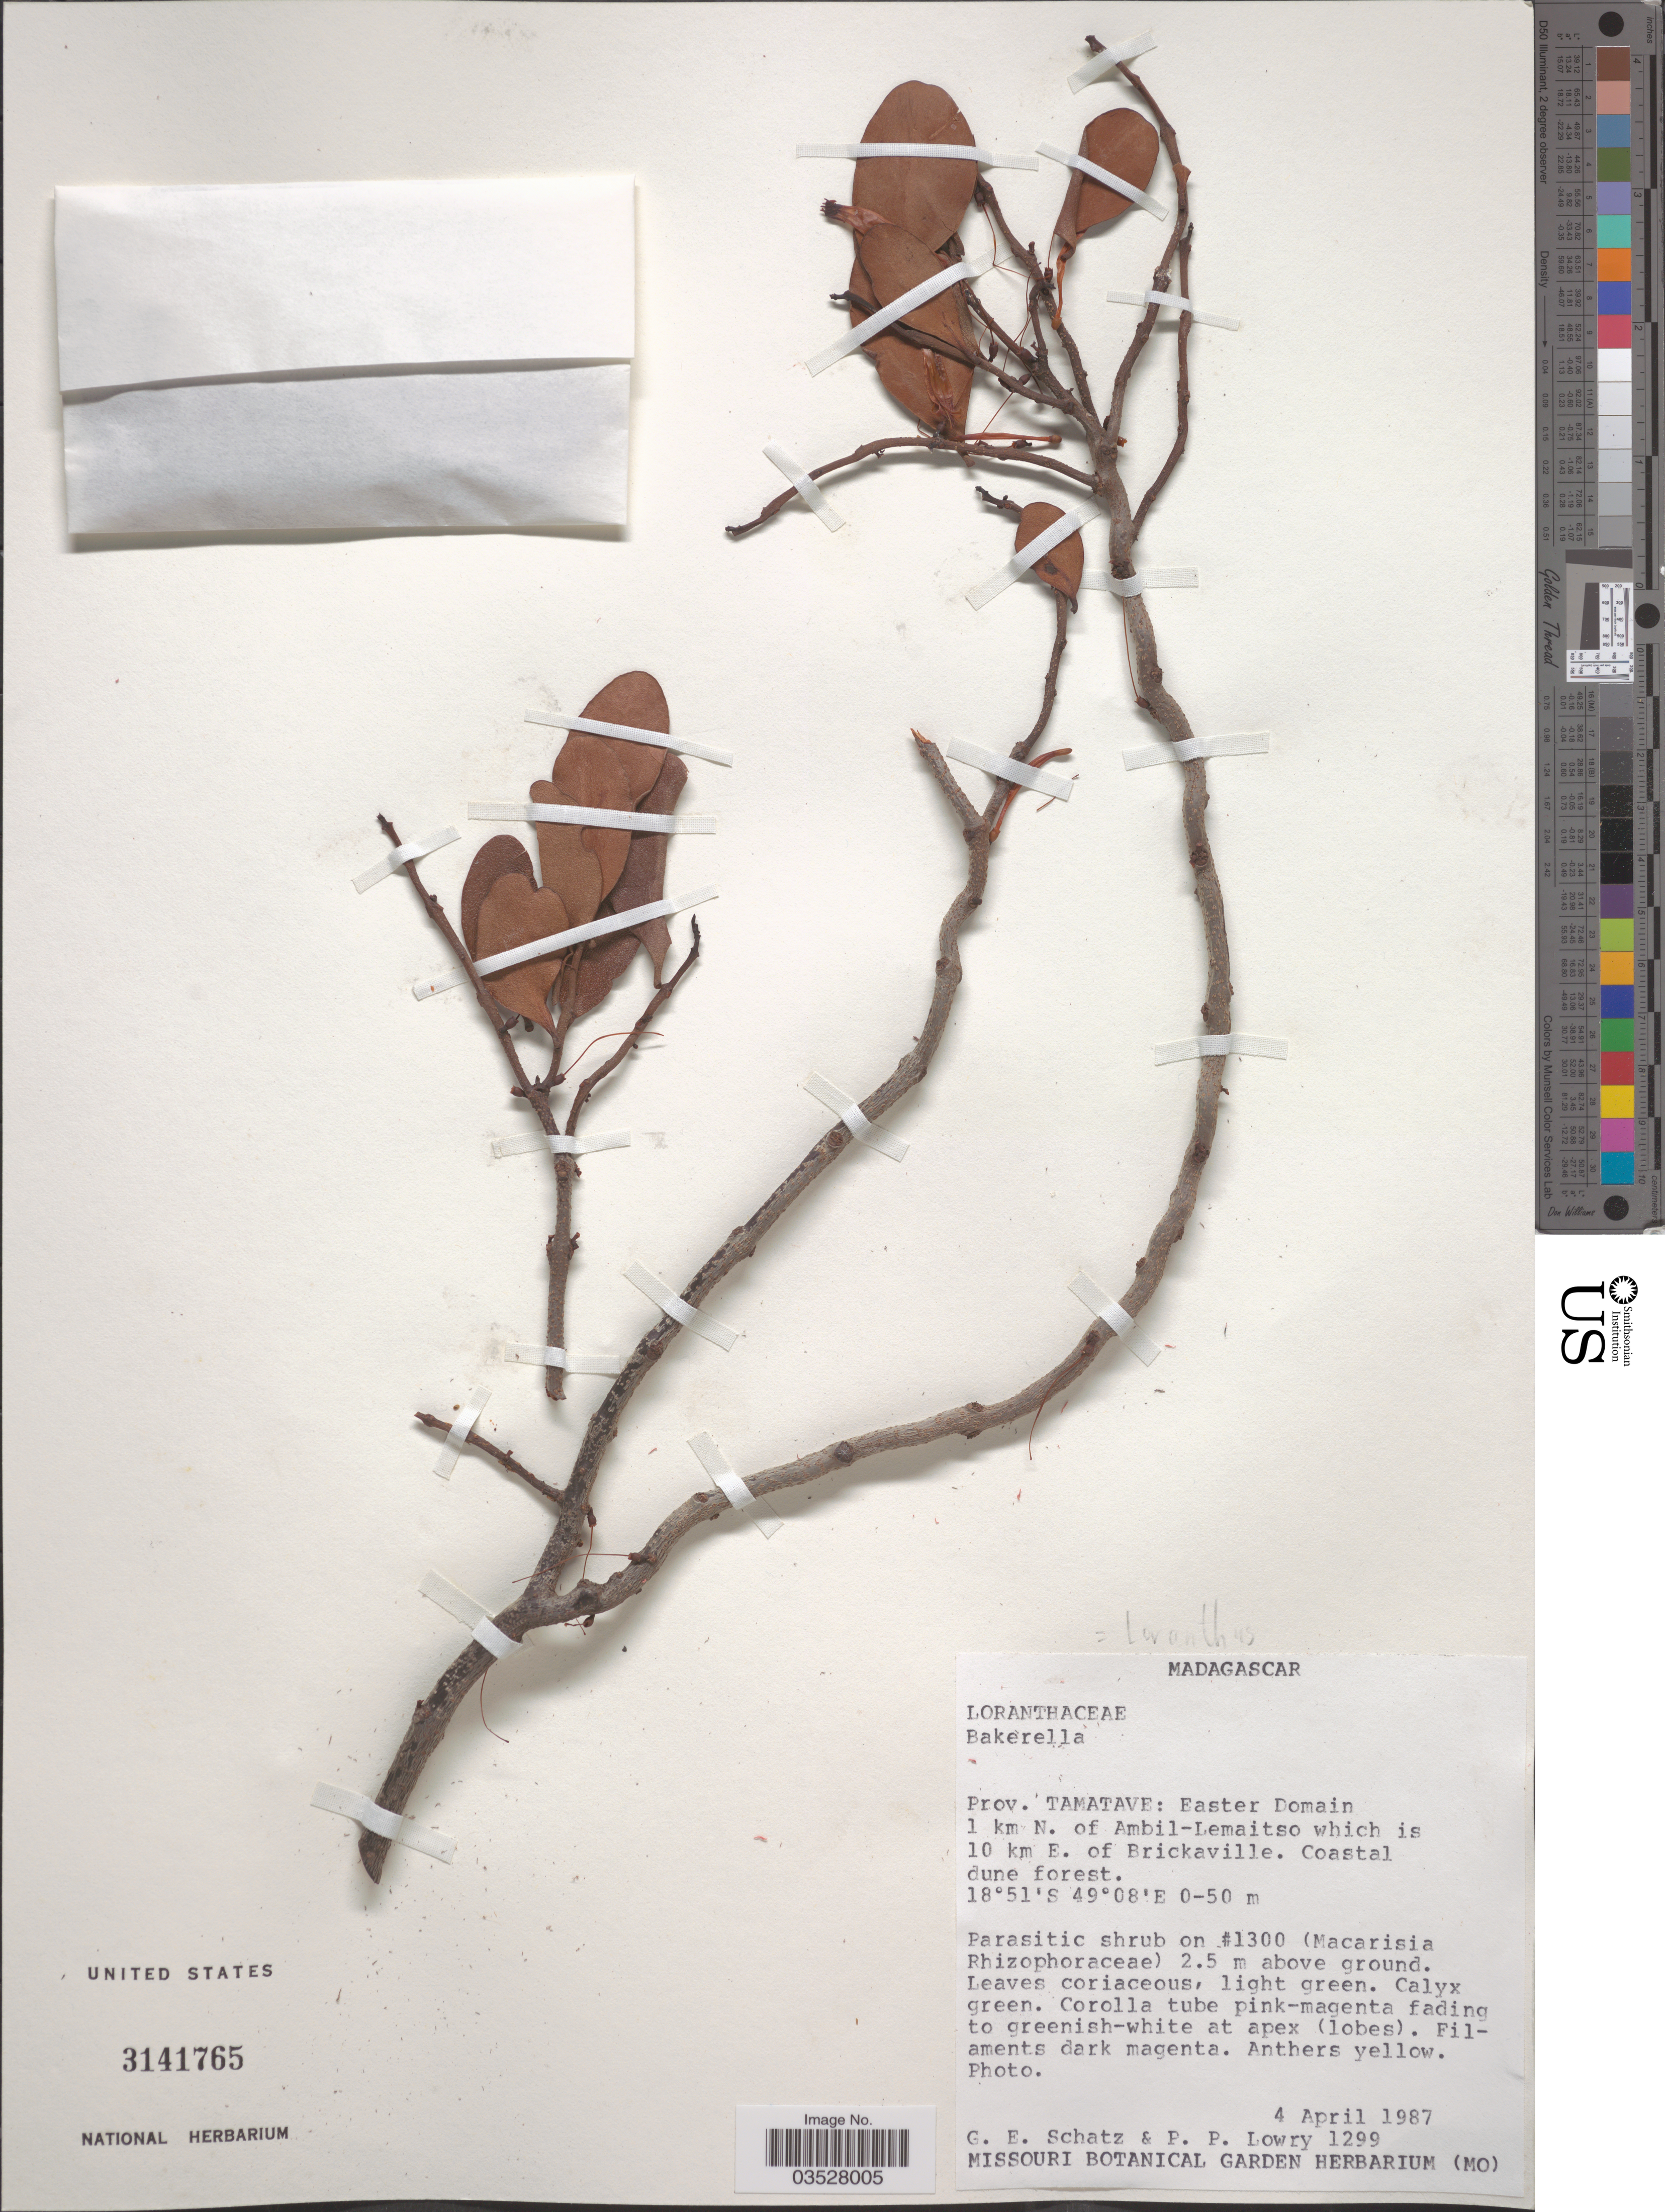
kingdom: Plantae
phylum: Tracheophyta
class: Magnoliopsida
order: Santalales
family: Loranthaceae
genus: Bakerella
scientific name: Bakerella sp.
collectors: G. Schatz & P. Lowry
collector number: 1299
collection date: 1987-04-04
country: Madagascar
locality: Prov. Tamatave: Easter Domain 1 km N. of Ambil-Lemaitso which is 10 km E. of Brickaville. Coastal dune forest.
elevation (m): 0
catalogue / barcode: US 3141765